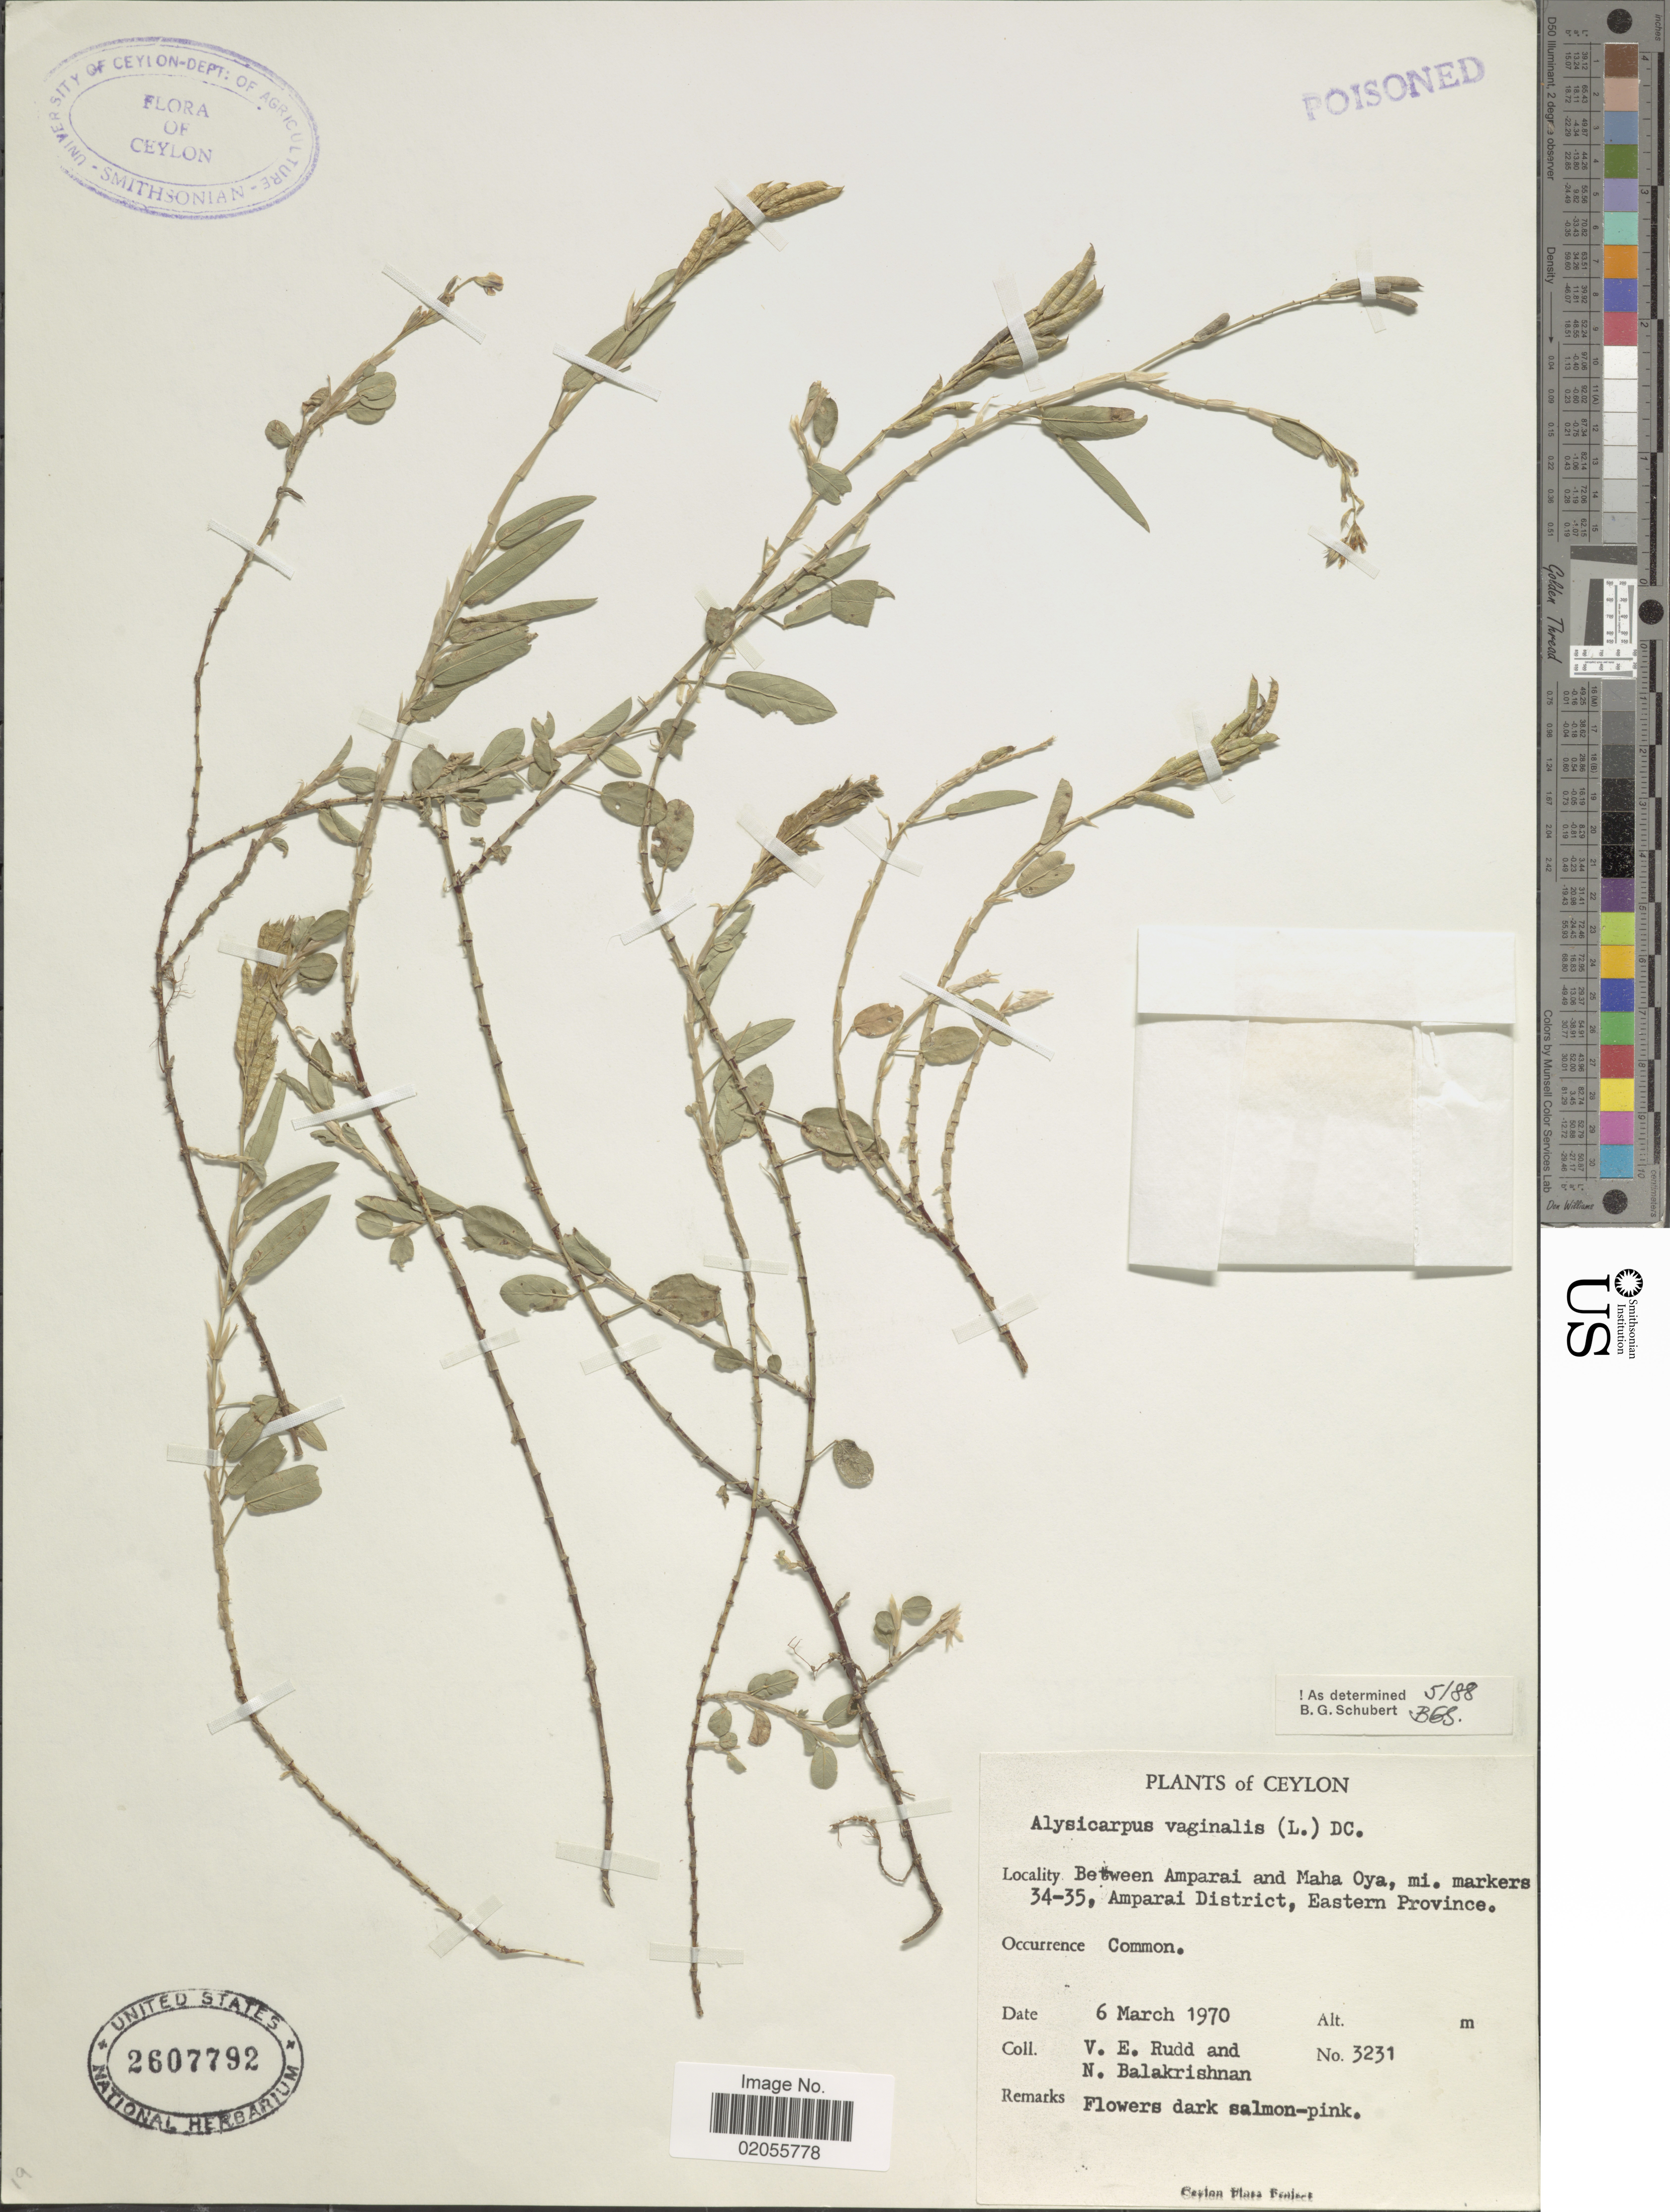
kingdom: Plantae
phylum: Tracheophyta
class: Magnoliopsida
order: Fabales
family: Fabaceae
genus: Alysicarpus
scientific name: Alysicarpus vaginalis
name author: (L.) DC.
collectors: V. E. Rudd & N. Balakrishnan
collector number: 3231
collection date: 1970-03-06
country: Sri Lanka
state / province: Eastern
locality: Ceylon, Between Amparai and maha Oya, mi. markers 34-35, Amparai District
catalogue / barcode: US 2607792